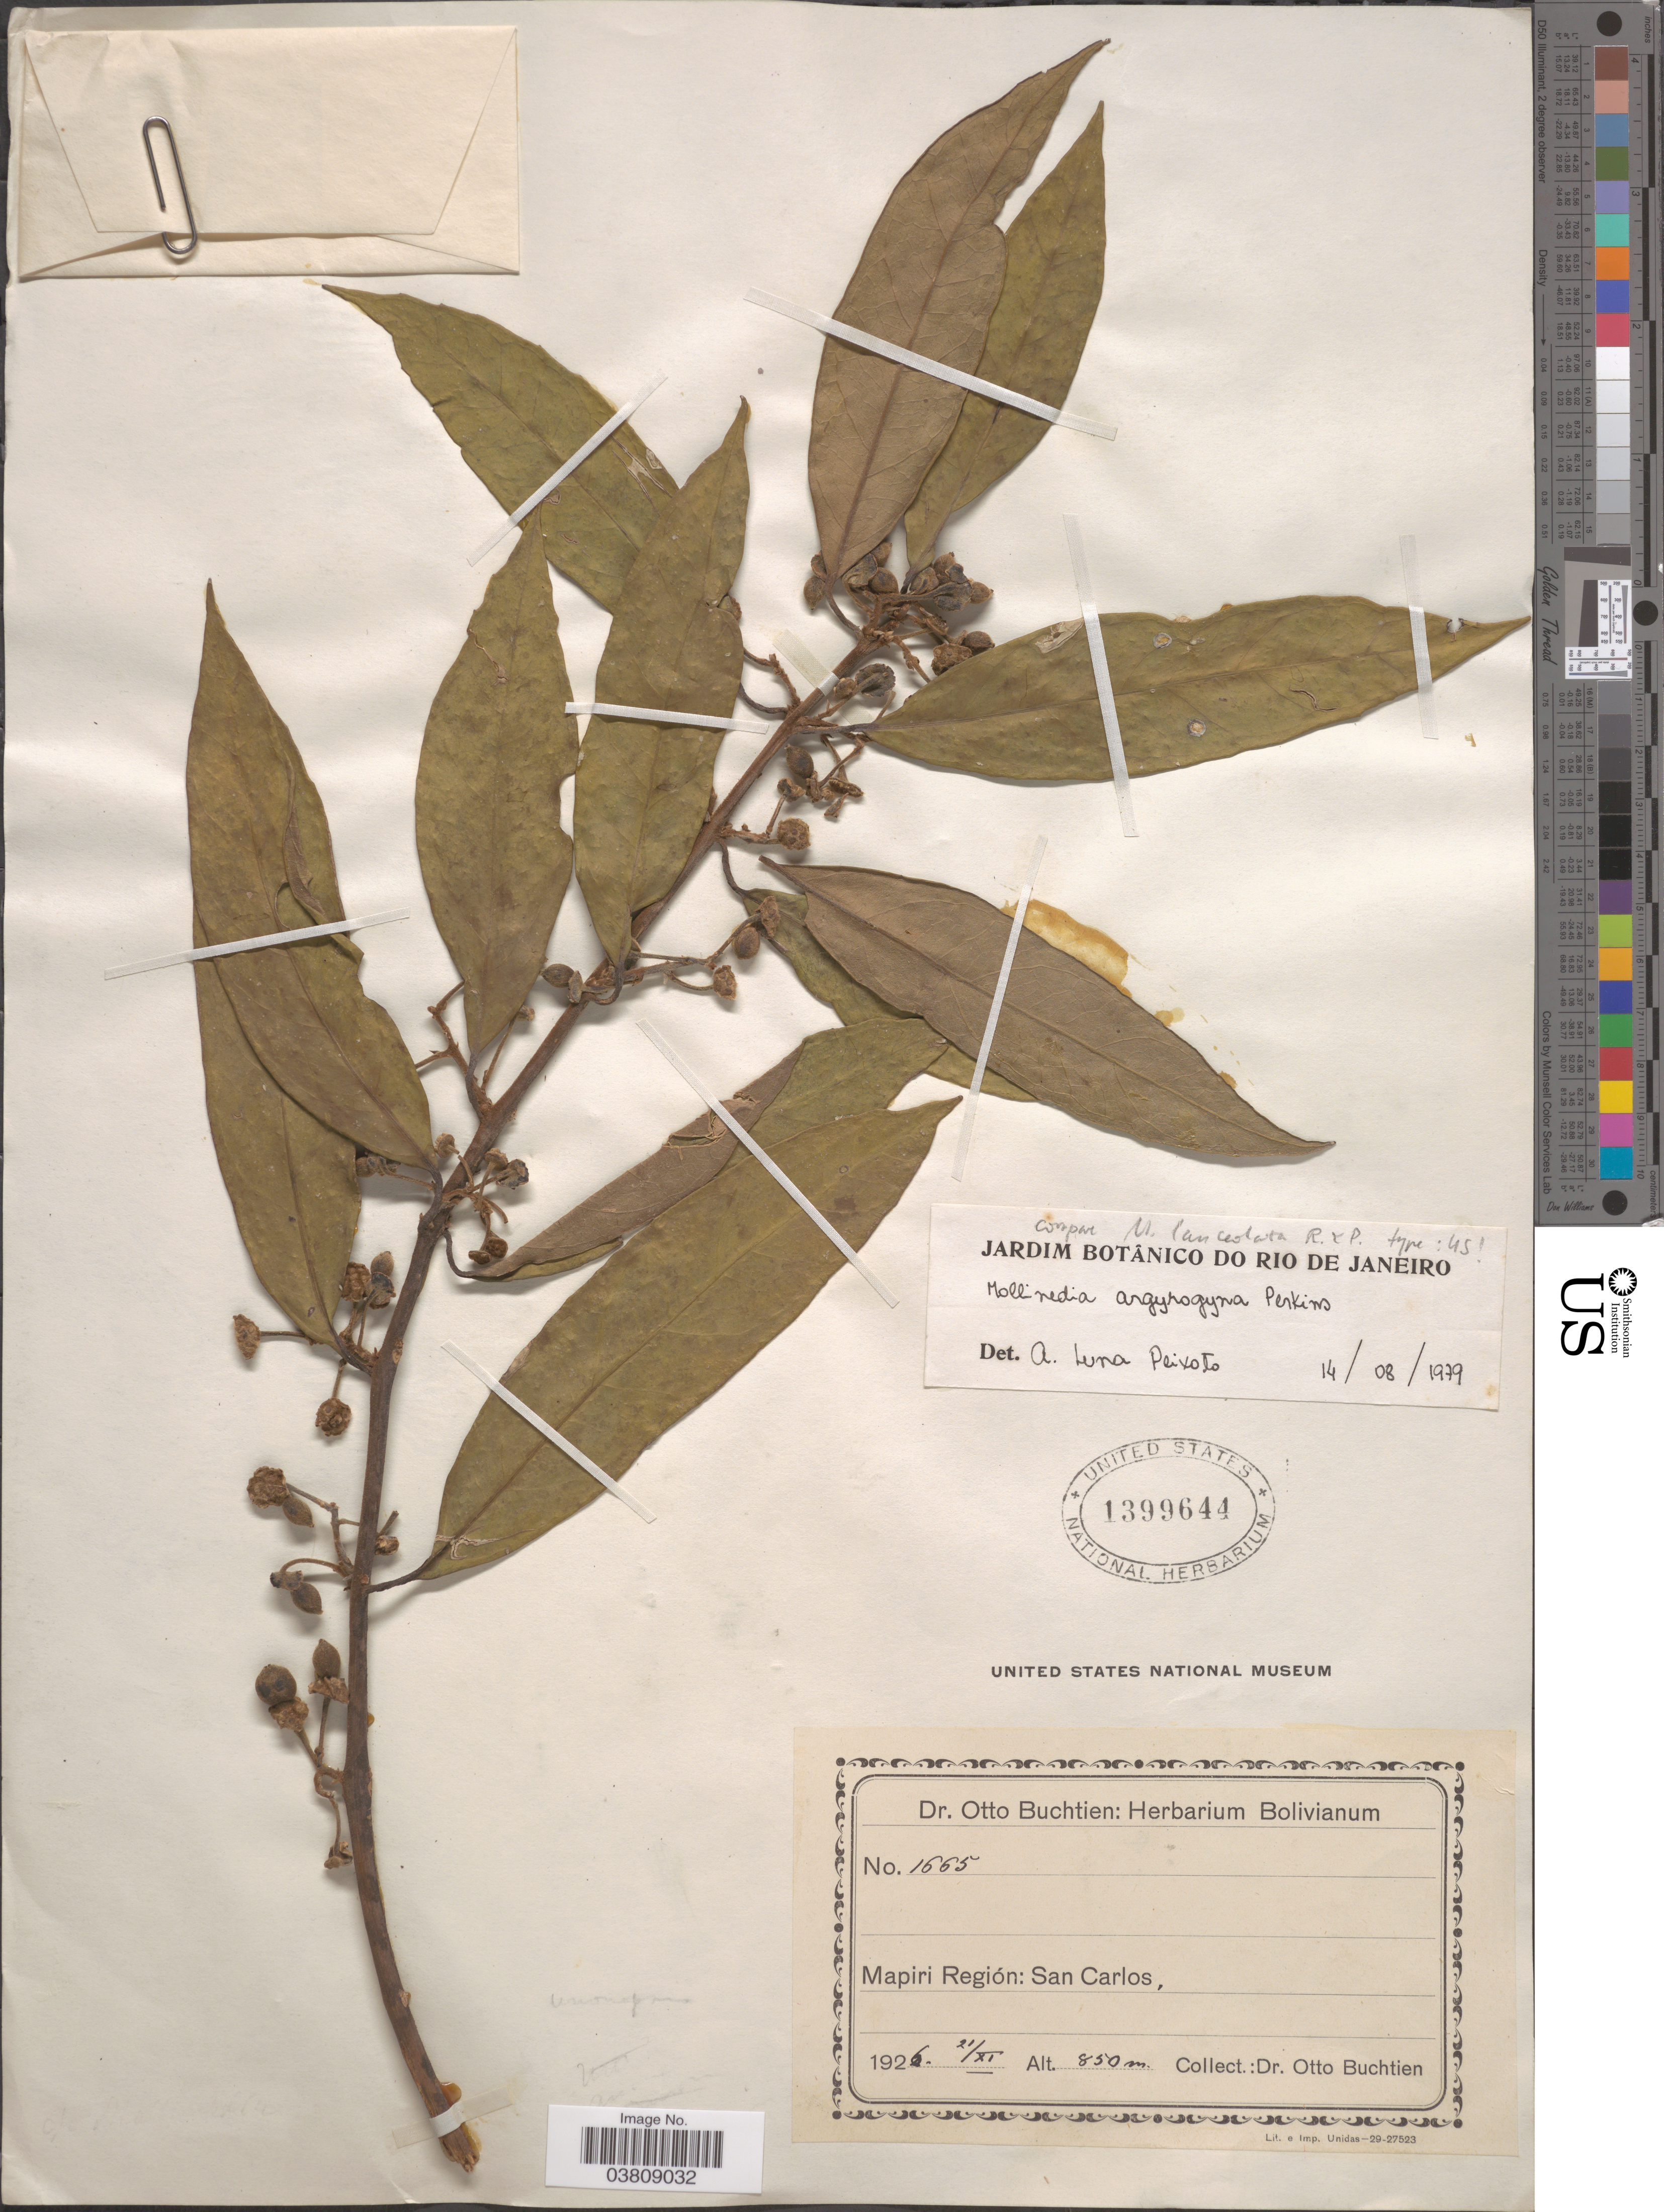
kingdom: Plantae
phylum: Tracheophyta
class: Magnoliopsida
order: Laurales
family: Monimiaceae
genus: Mollinedia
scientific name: Mollinedia steinbachiana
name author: Perkins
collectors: O. Buchtien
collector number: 1665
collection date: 1926-11-21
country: Bolivia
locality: Mapiri Región: San Carlos.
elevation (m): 850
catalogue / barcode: US 1399644